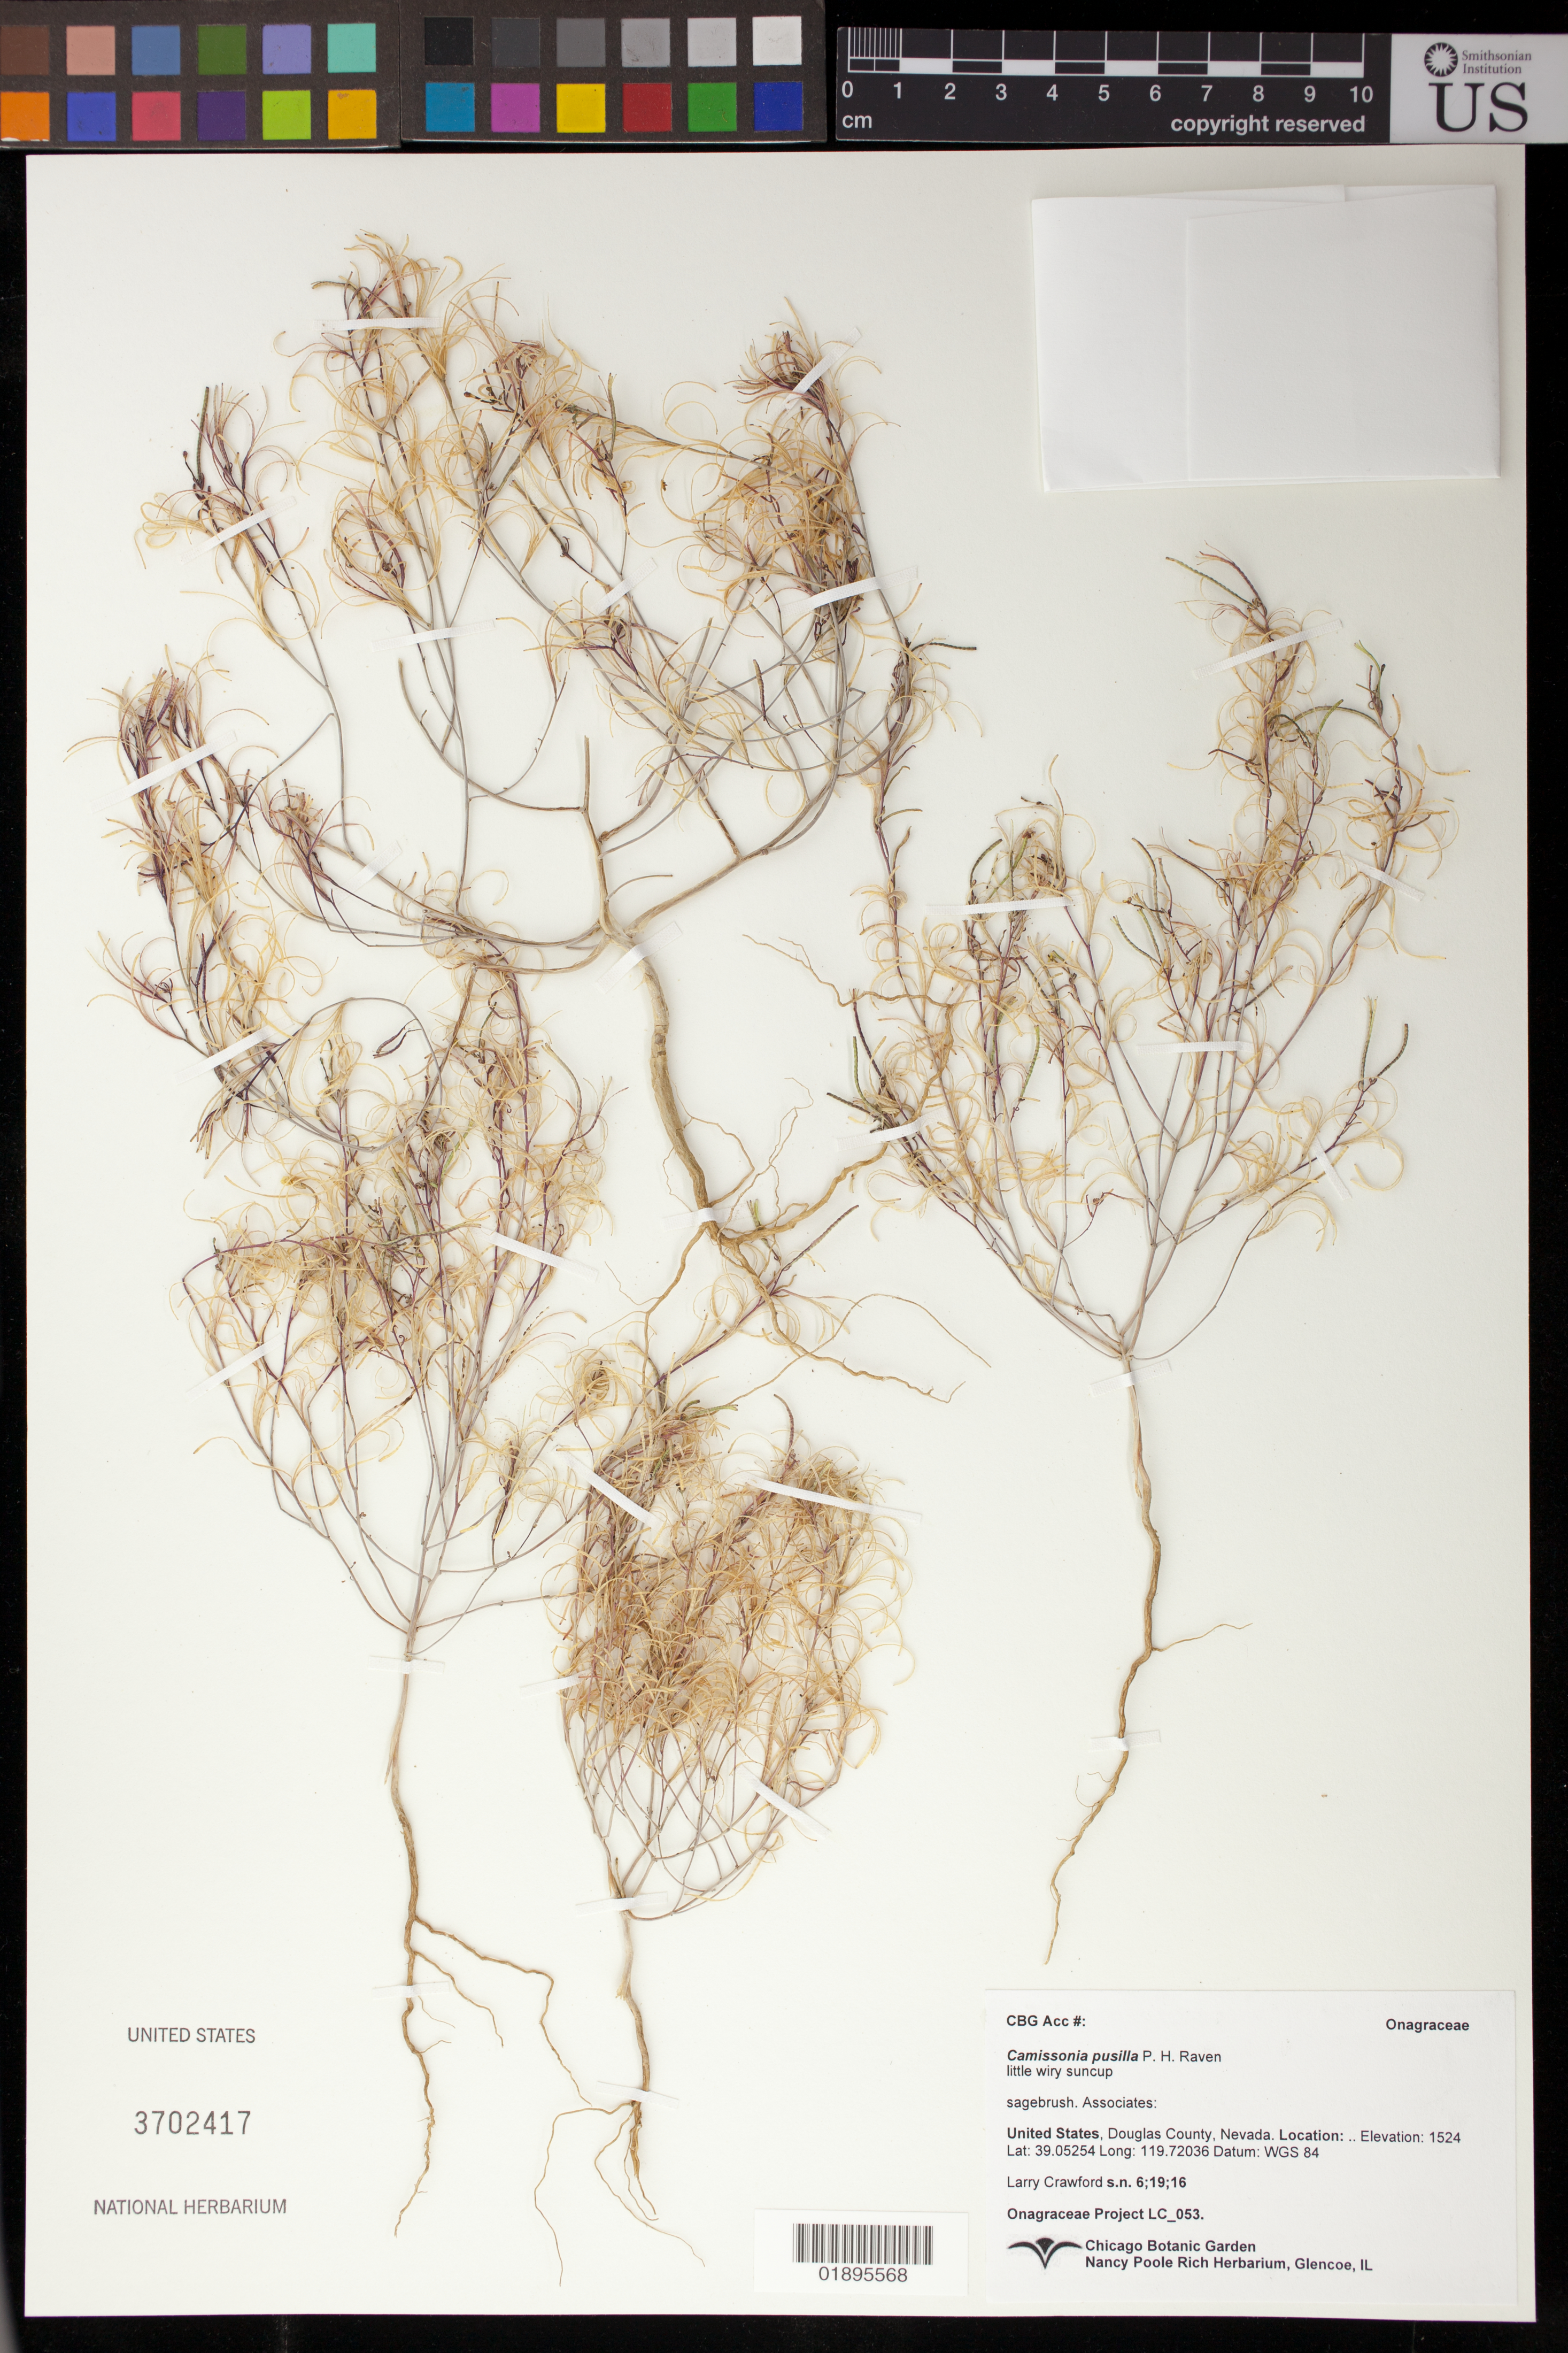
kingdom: Plantae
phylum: Tracheophyta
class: Magnoliopsida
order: Myrtales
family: Onagraceae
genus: Camissonia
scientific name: Camissonia pusilla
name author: P.H. Raven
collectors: L. Crawford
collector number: LC 053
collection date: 2016-06-19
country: United States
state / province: Nevada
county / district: Douglas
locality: Hot Springs Mountain, South dune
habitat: sagebrush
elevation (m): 1524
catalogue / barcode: US 3702417